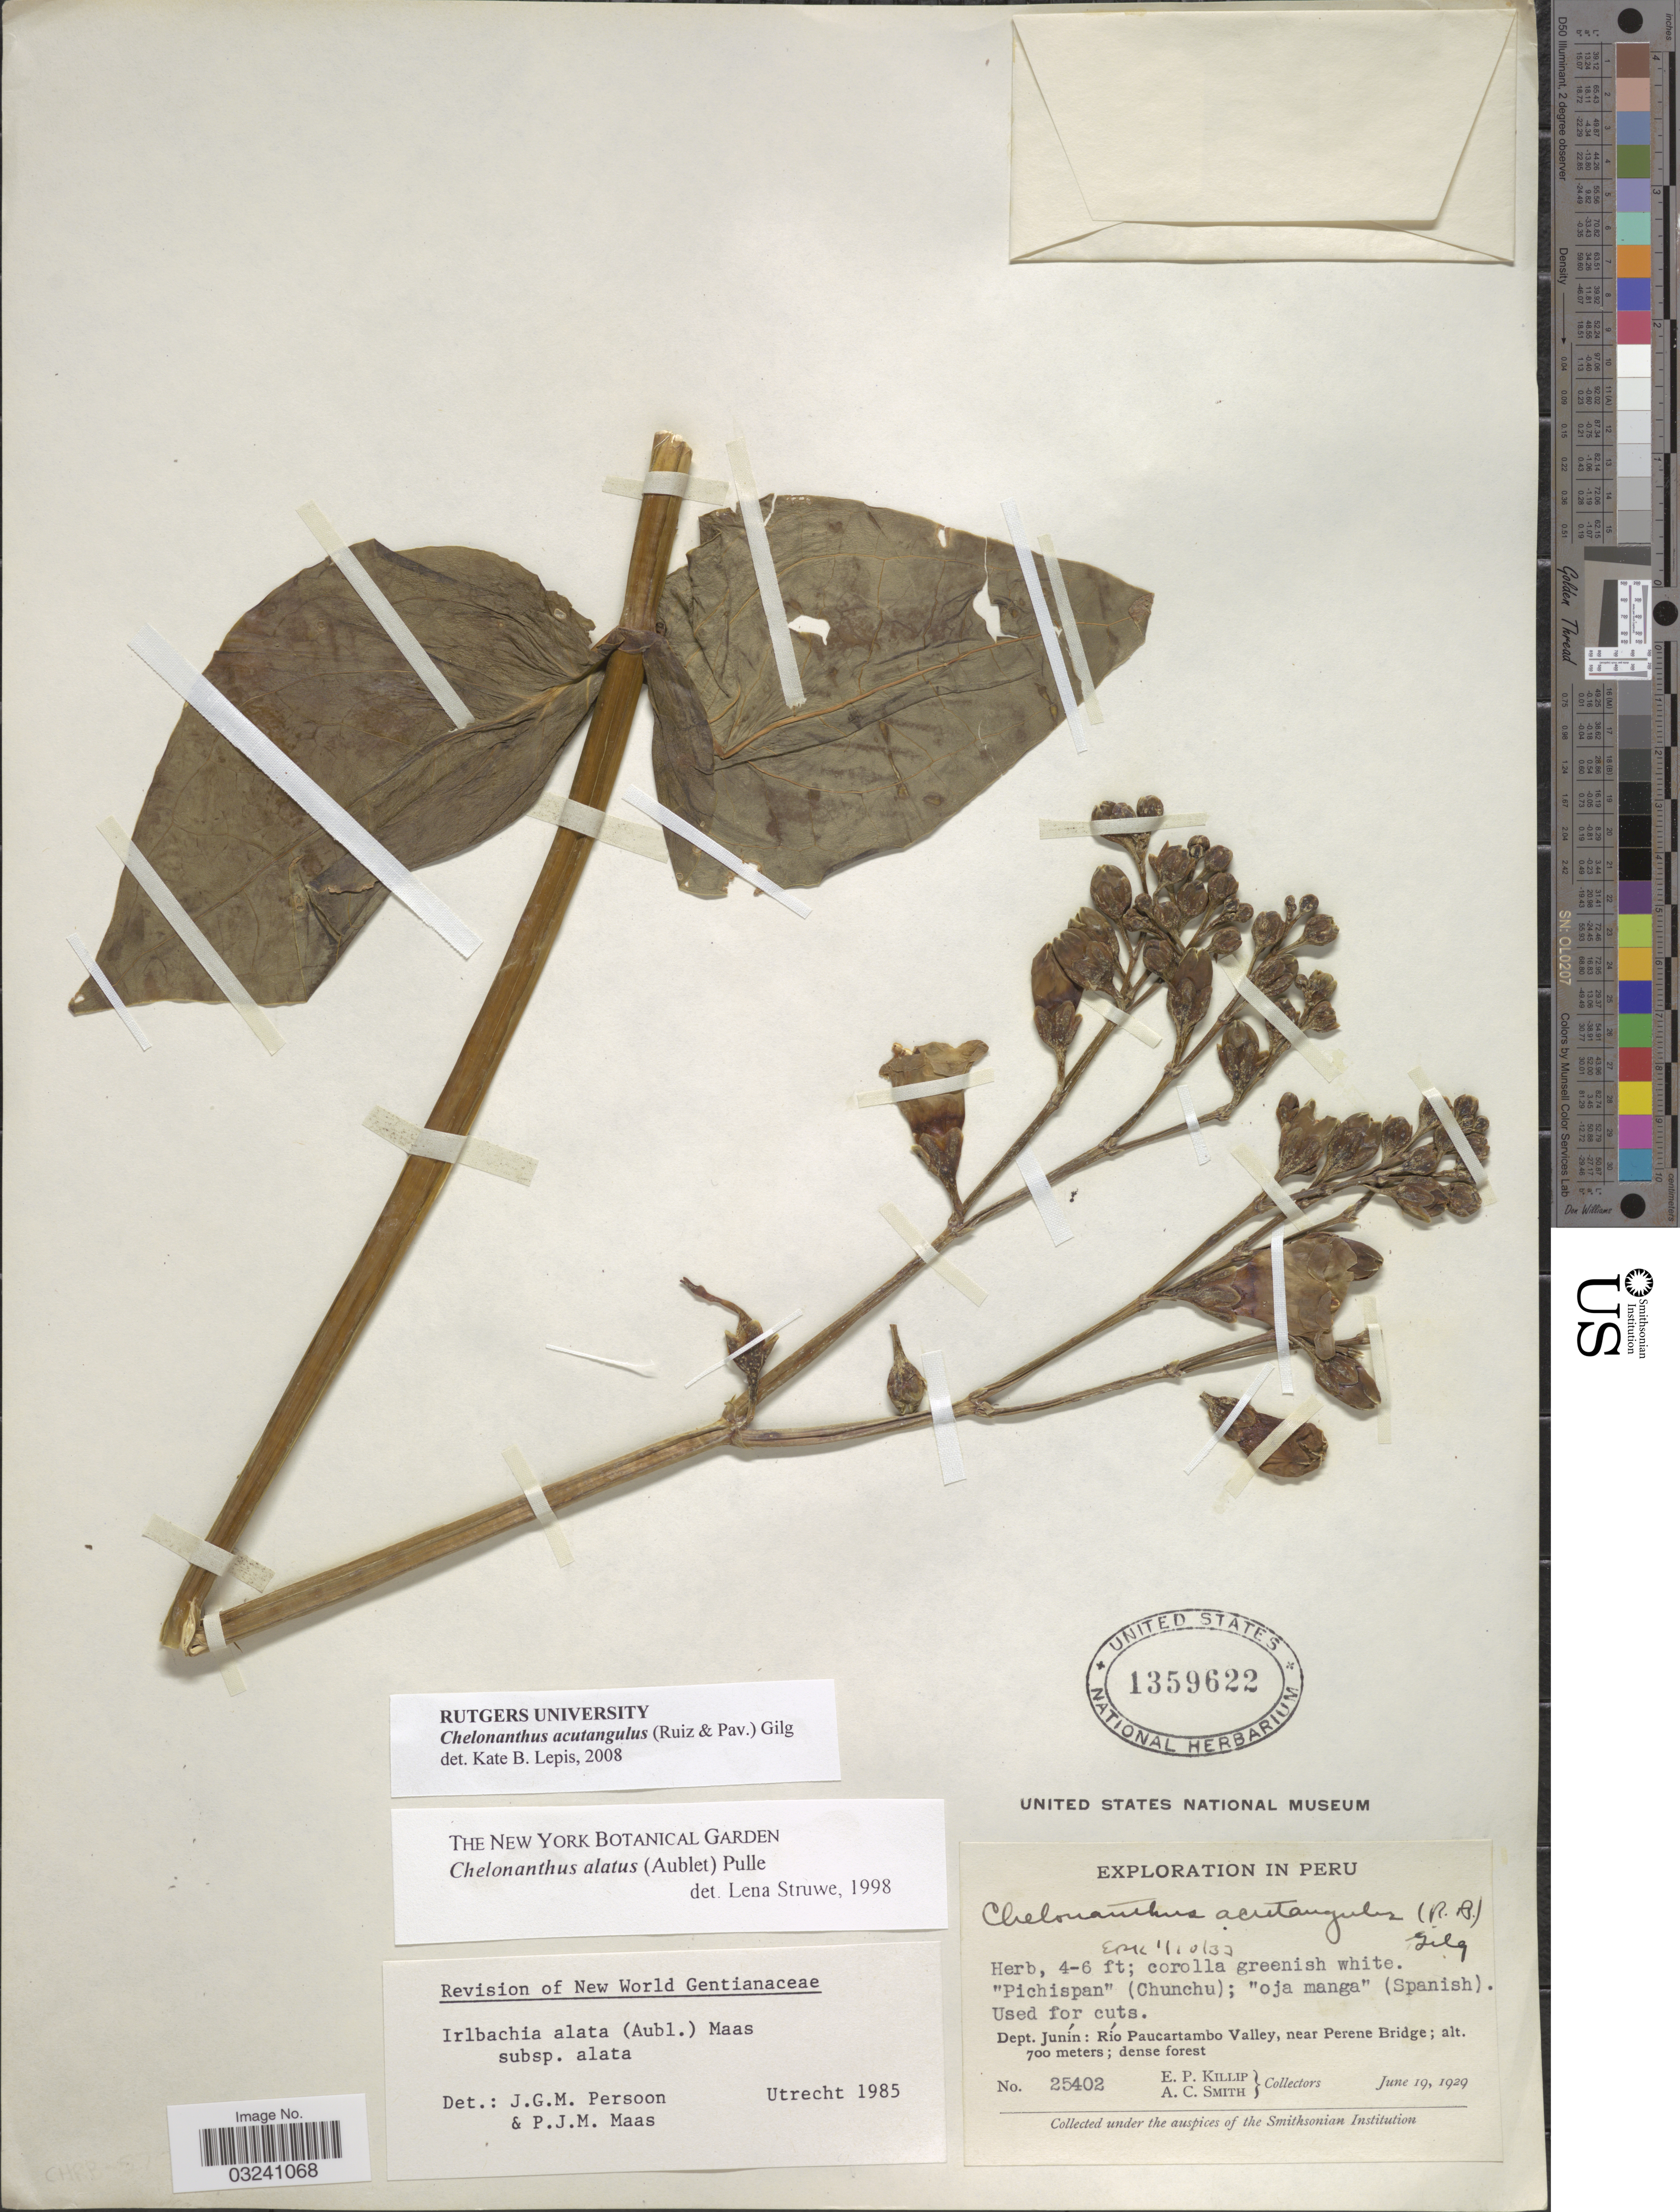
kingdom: Plantae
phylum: Tracheophyta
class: Magnoliopsida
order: Gentianales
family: Gentianaceae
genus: Chelonanthus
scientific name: Chelonanthus acutangulus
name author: (Ruiz & Pav.) Gilg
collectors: E. P. Killip & A. C. Smith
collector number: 25402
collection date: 1929-06-19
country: Peru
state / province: Junín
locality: Dept. Junín: Río Paucartambo Valley, near Perene Bridge.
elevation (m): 700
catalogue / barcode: US 1359622